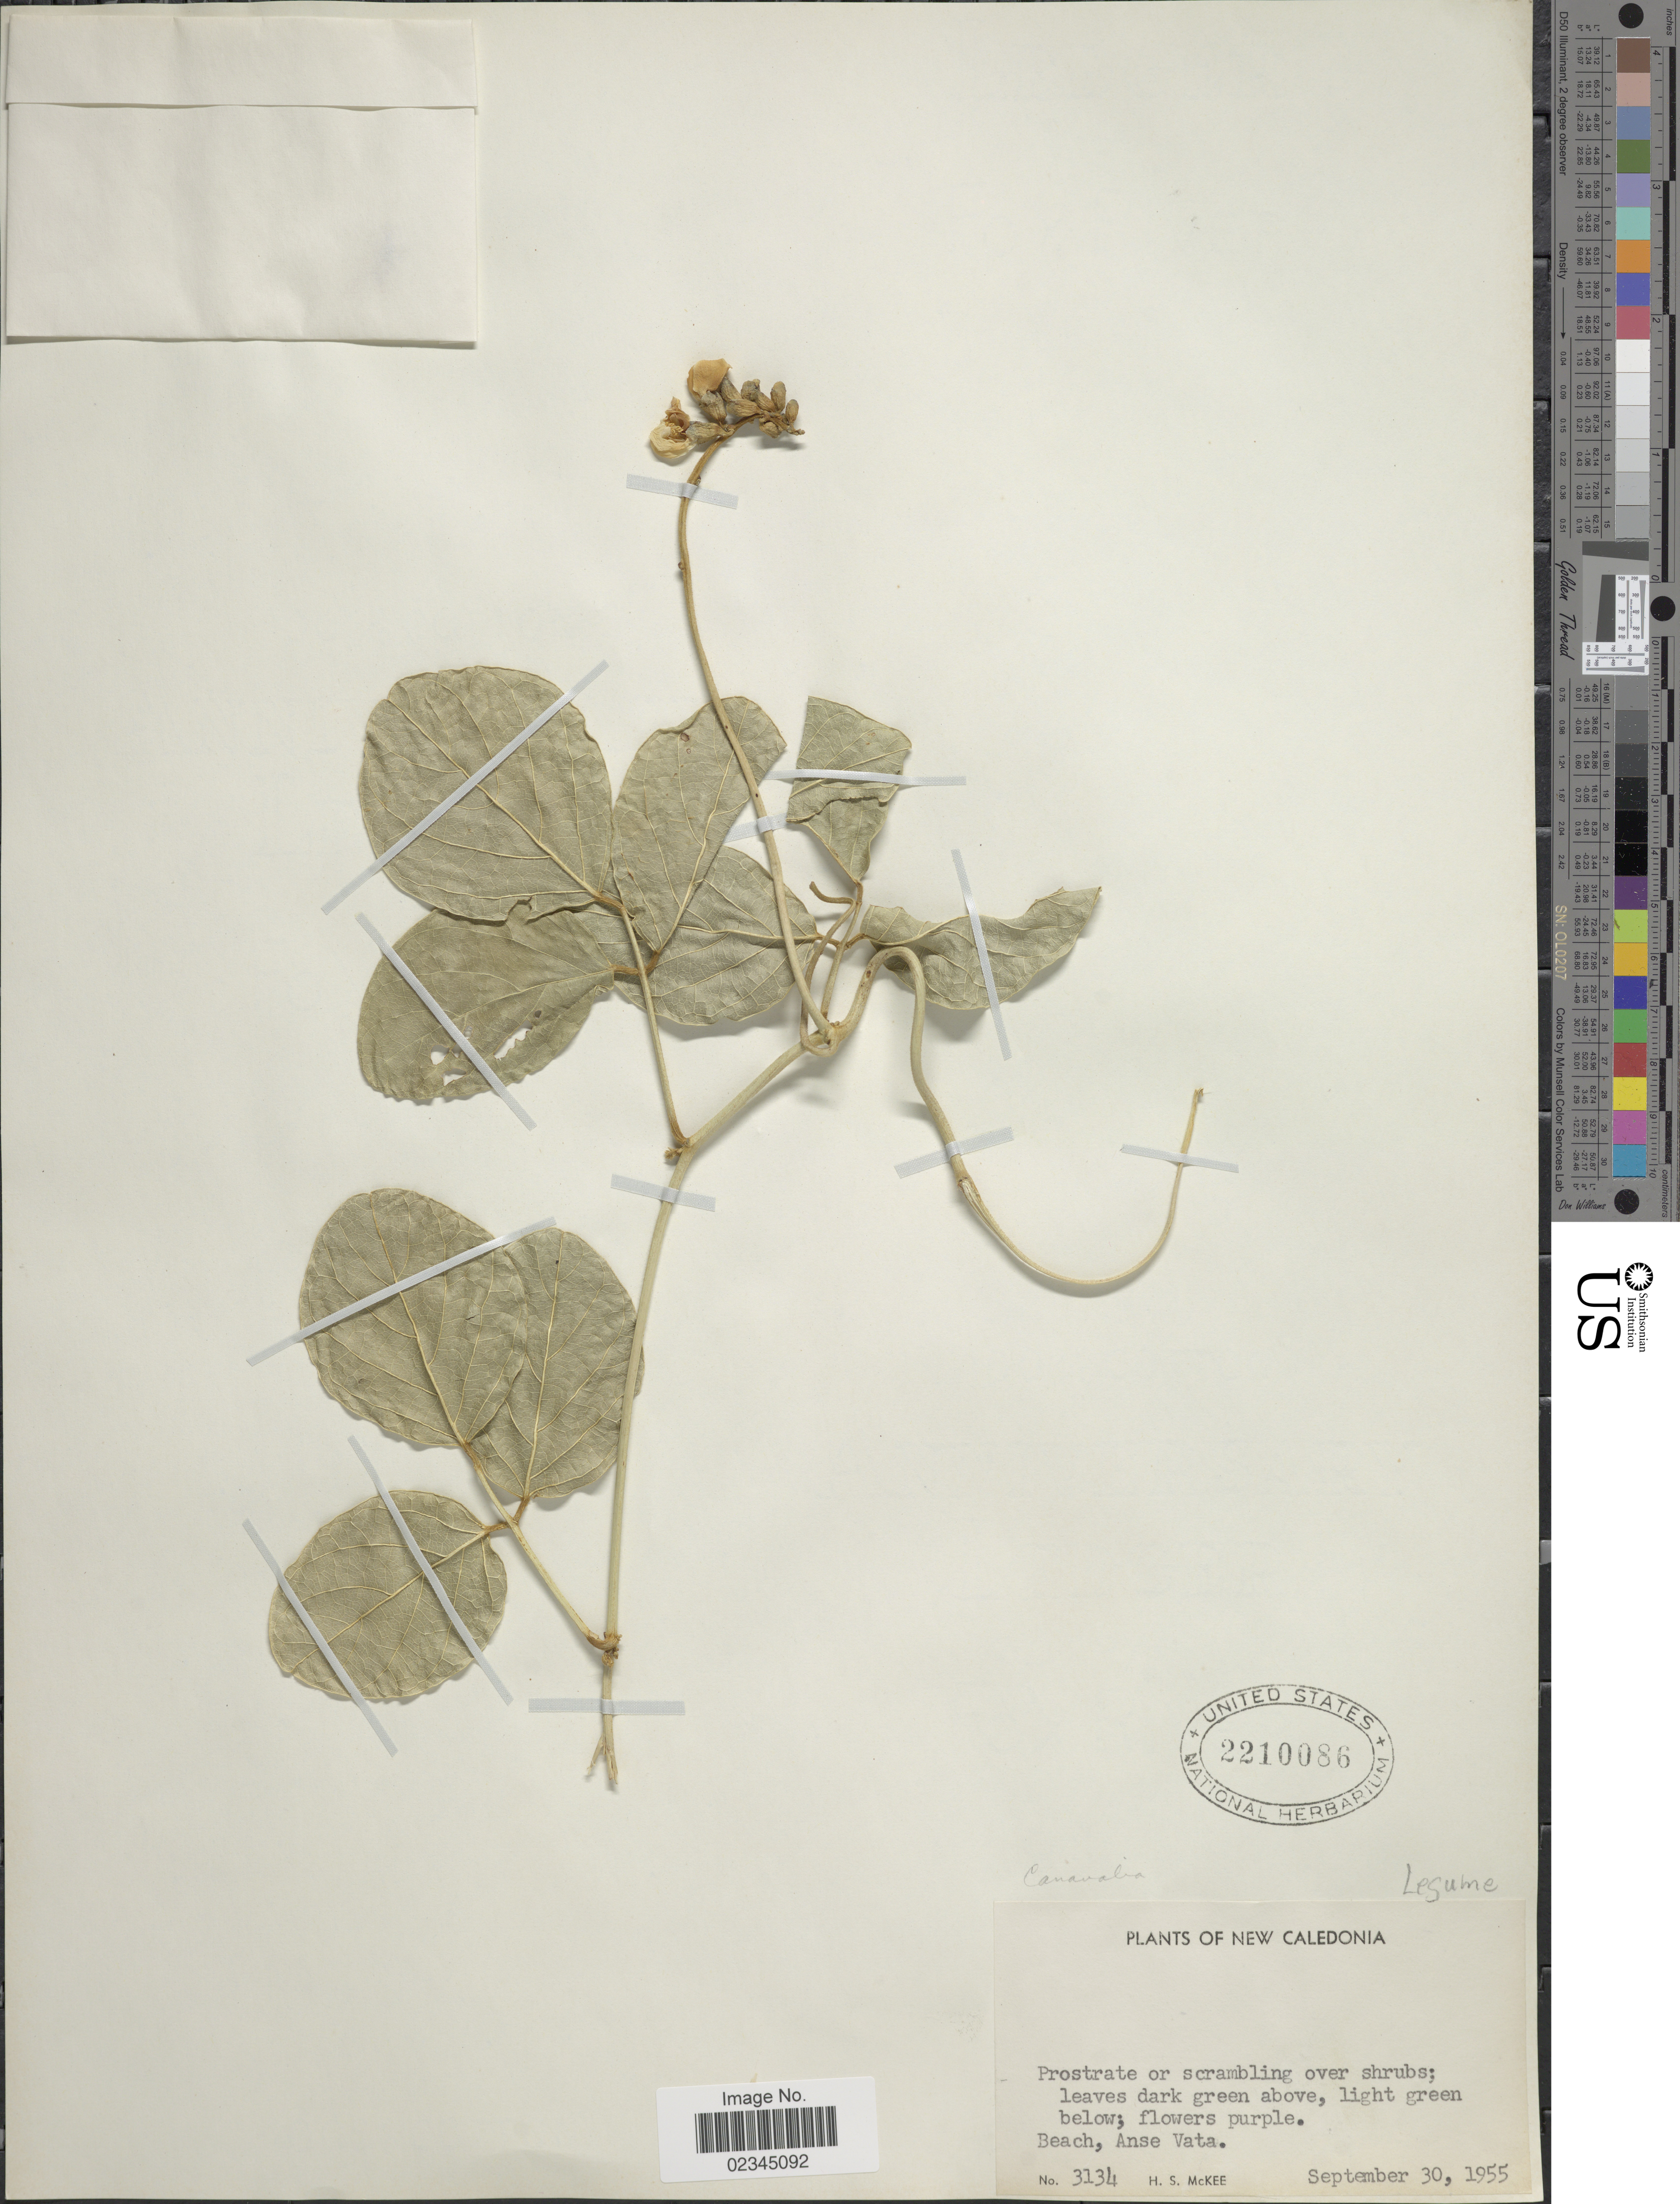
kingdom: Plantae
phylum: Tracheophyta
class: Magnoliopsida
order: Fabales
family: Fabaceae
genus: Canavalia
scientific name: Canavalia rosea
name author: (Sw.) DC.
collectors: H. S. McKee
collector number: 3134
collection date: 1955-09-30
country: New Caledonia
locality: New Caledonia. Beach, Anse Vata.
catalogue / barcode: US 2210086